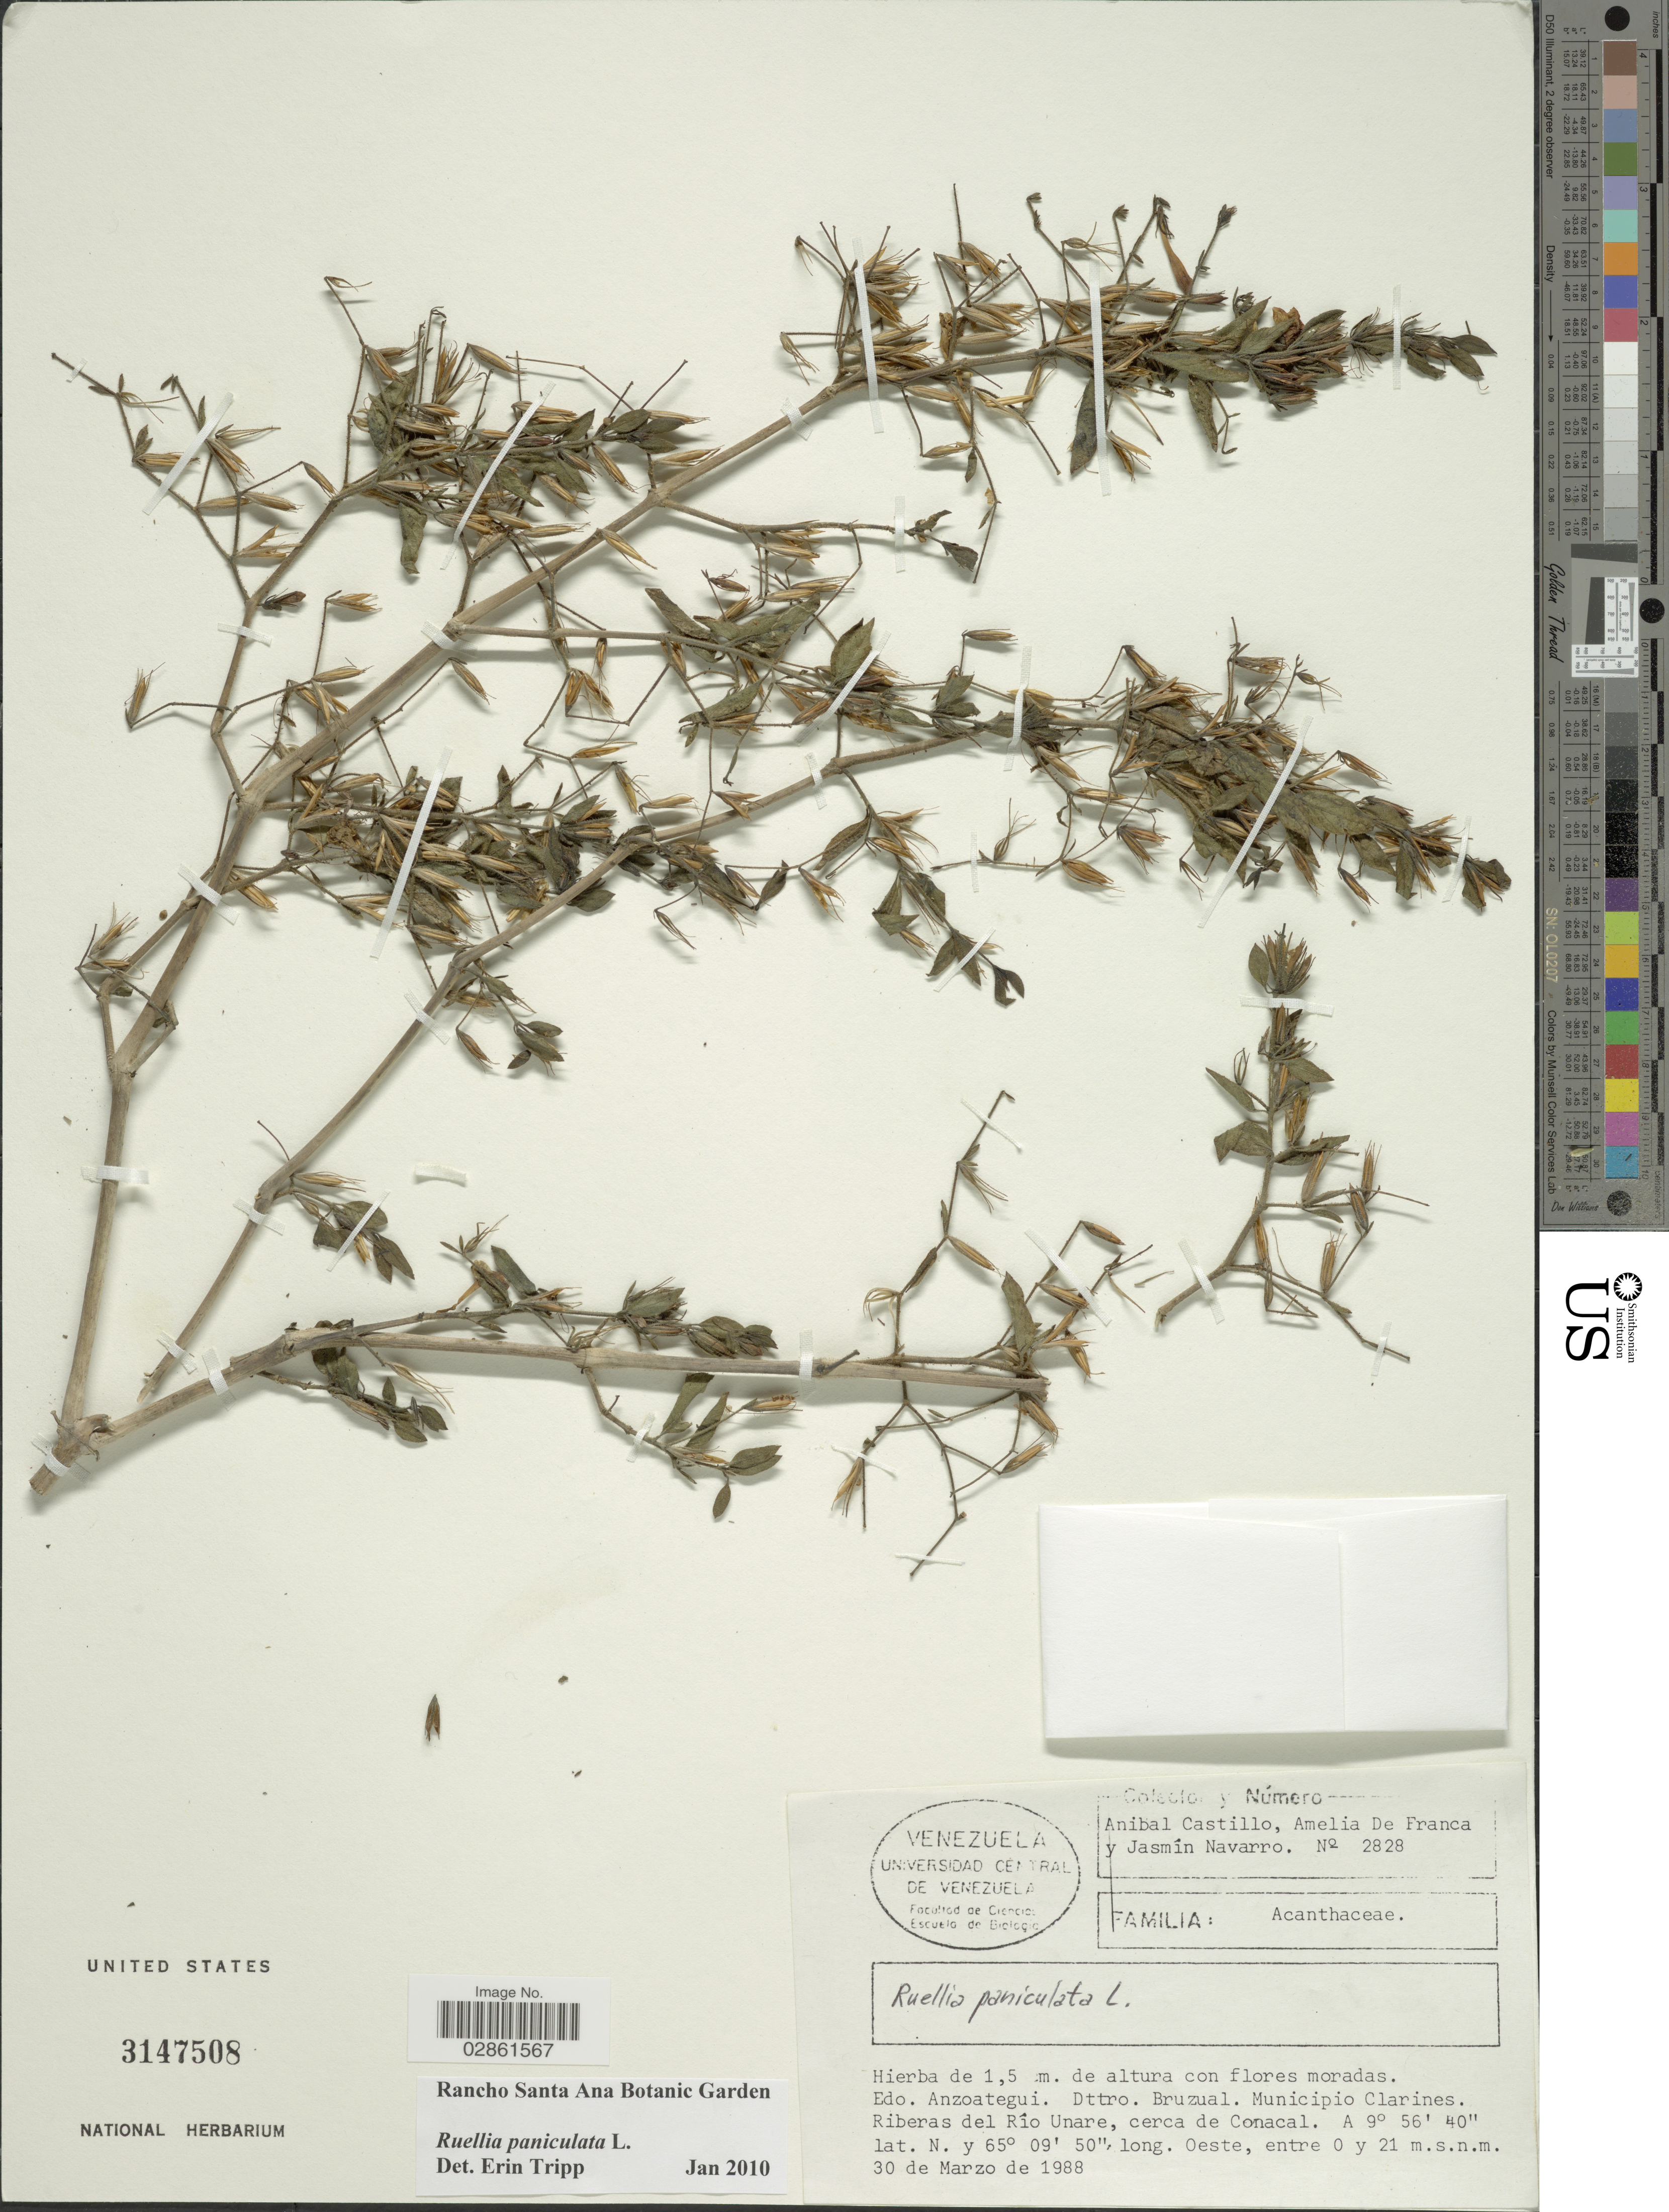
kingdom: Plantae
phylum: Tracheophyta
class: Magnoliopsida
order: Lamiales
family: Acanthaceae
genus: Ruellia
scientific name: Ruellia paniculata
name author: L.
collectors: A. Castillo, A. Franca & J. Navarro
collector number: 2828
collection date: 1988-03-30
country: Venezuela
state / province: Anzoategui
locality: Dttro. Bruzual. Municipio Clarines. Riberas del Río Unare, cerca de Conacal.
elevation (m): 0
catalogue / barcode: US 3147508